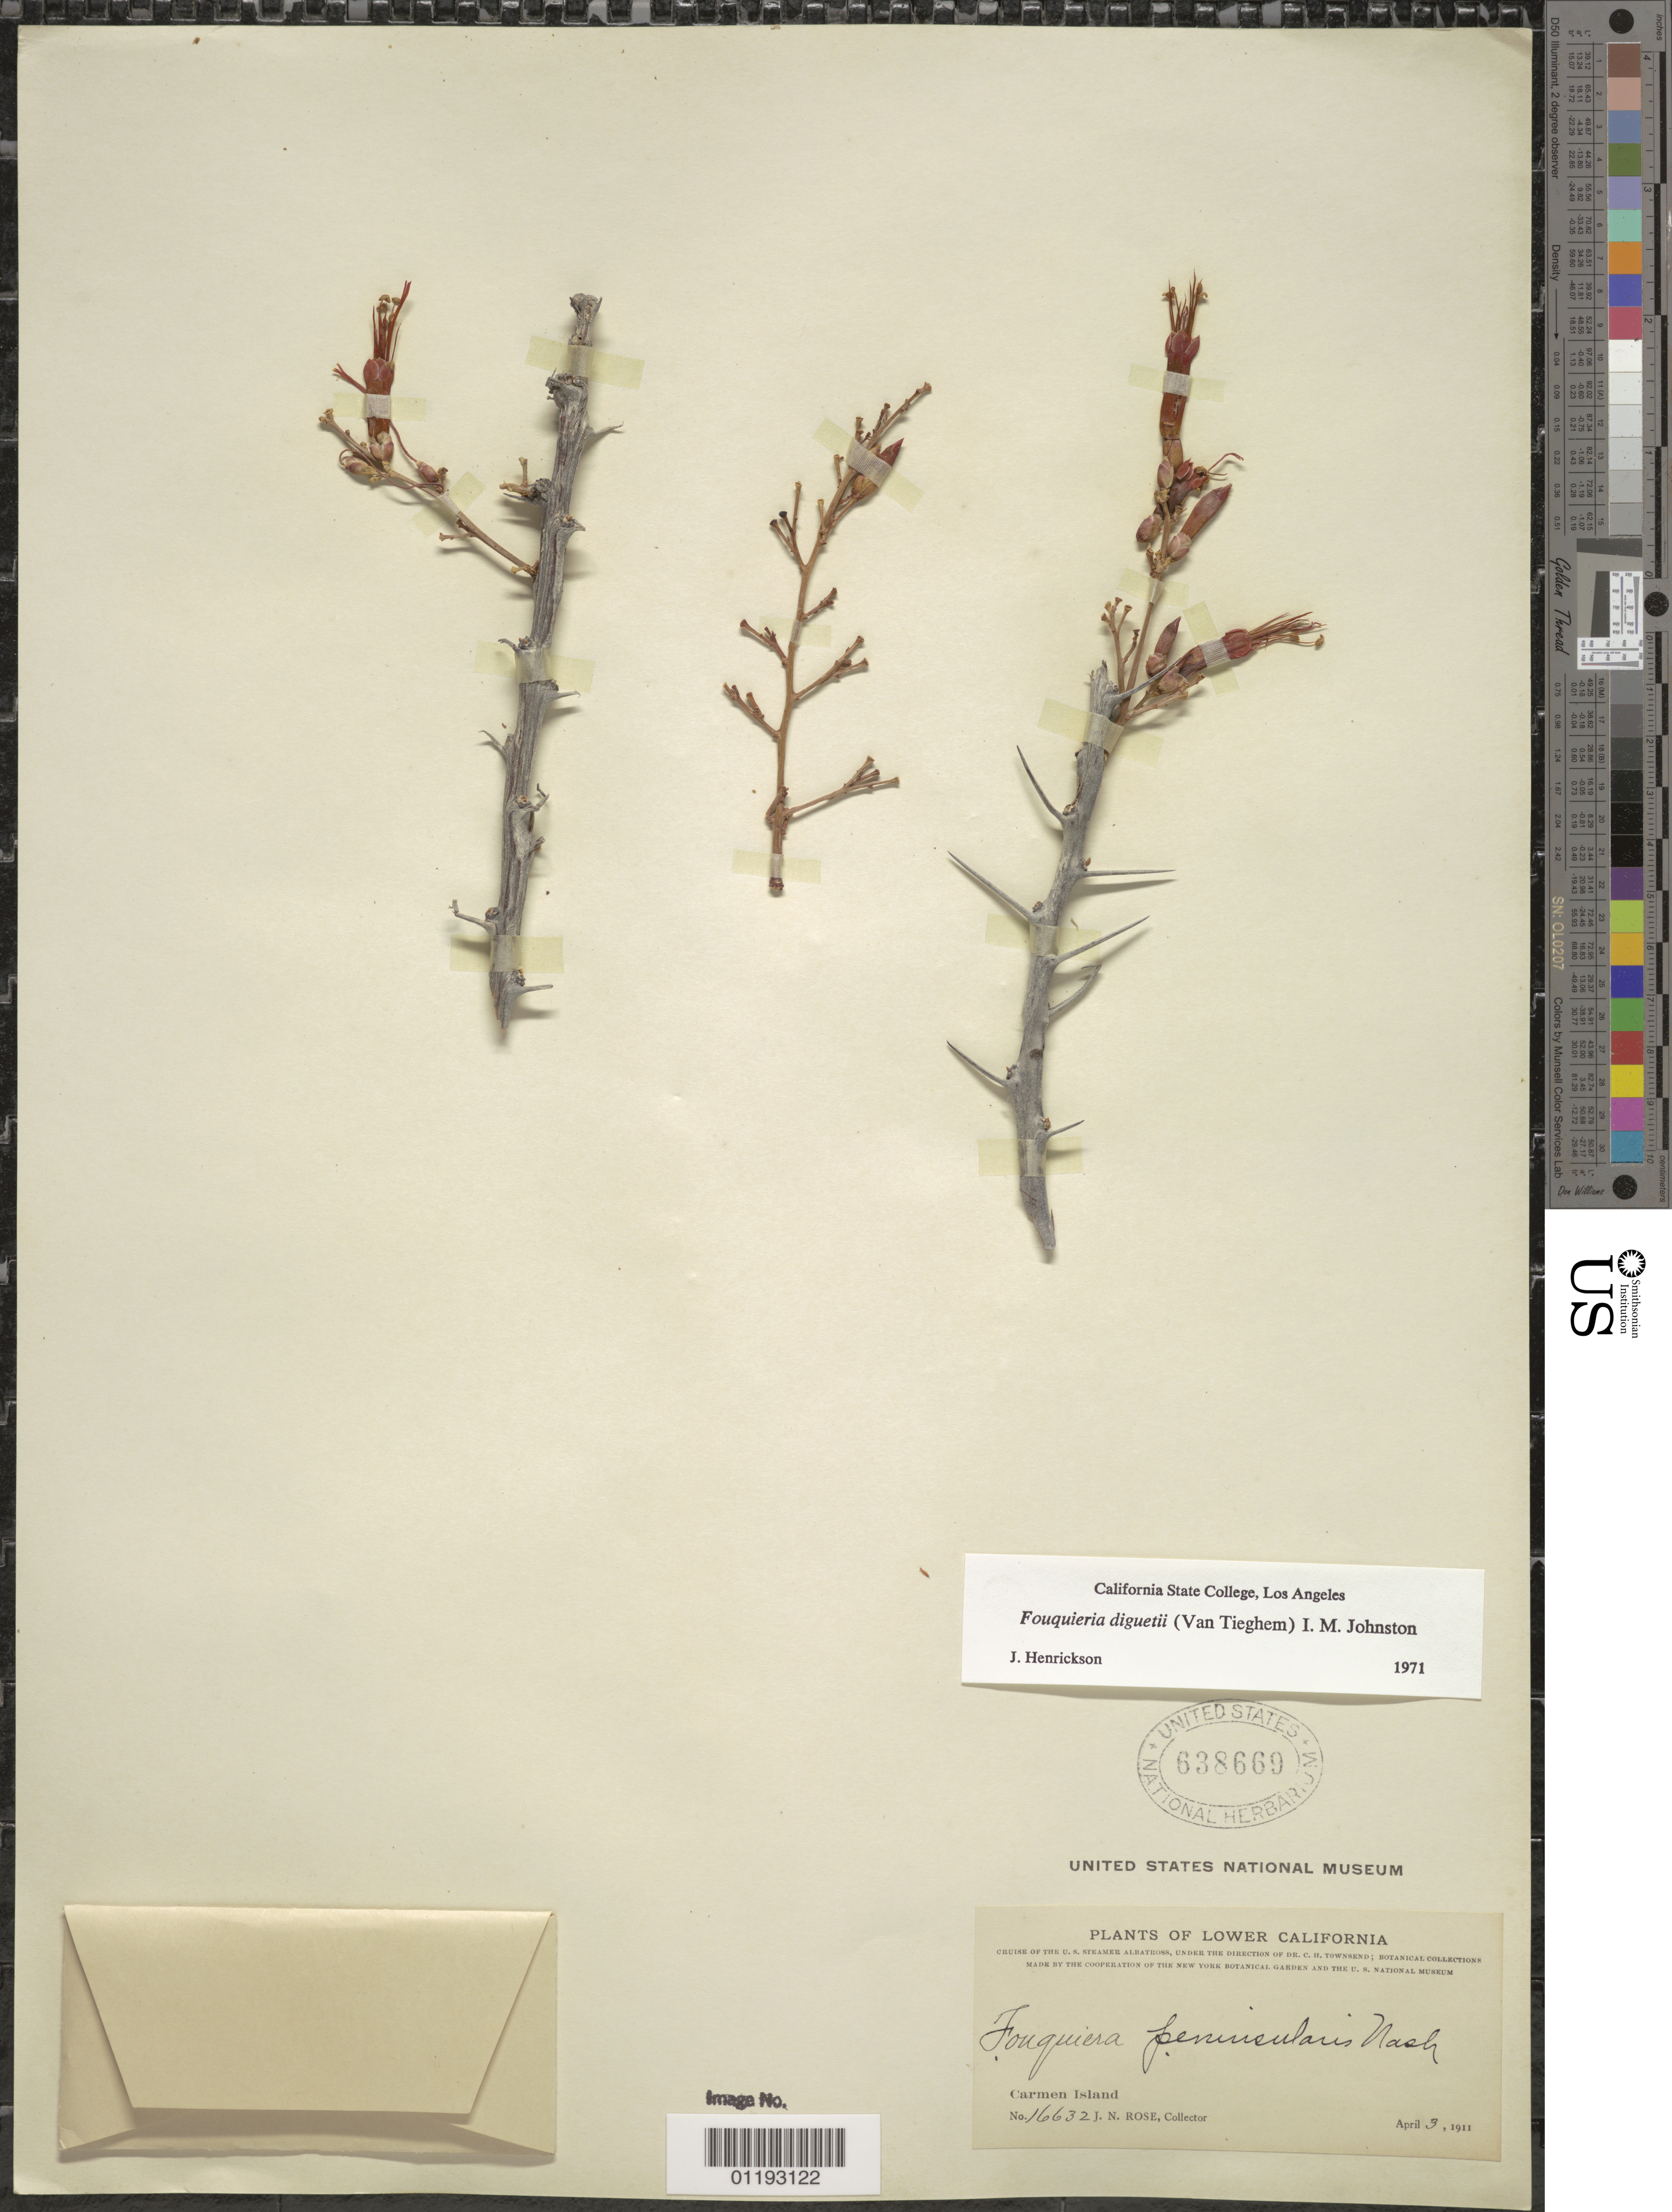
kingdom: Plantae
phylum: Tracheophyta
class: Magnoliopsida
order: Ericales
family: Fouquieriaceae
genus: Fouquieria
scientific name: Fouquieria diguetii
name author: (Tiegh.) I.M. Johnst.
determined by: Henrickson, James, (CSLA), California State University at Los Angeles (UNITED STATES)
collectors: J. N. Rose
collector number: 16632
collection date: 1911-04-03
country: Mexico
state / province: Campeche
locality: Carmen Island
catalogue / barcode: US 638669